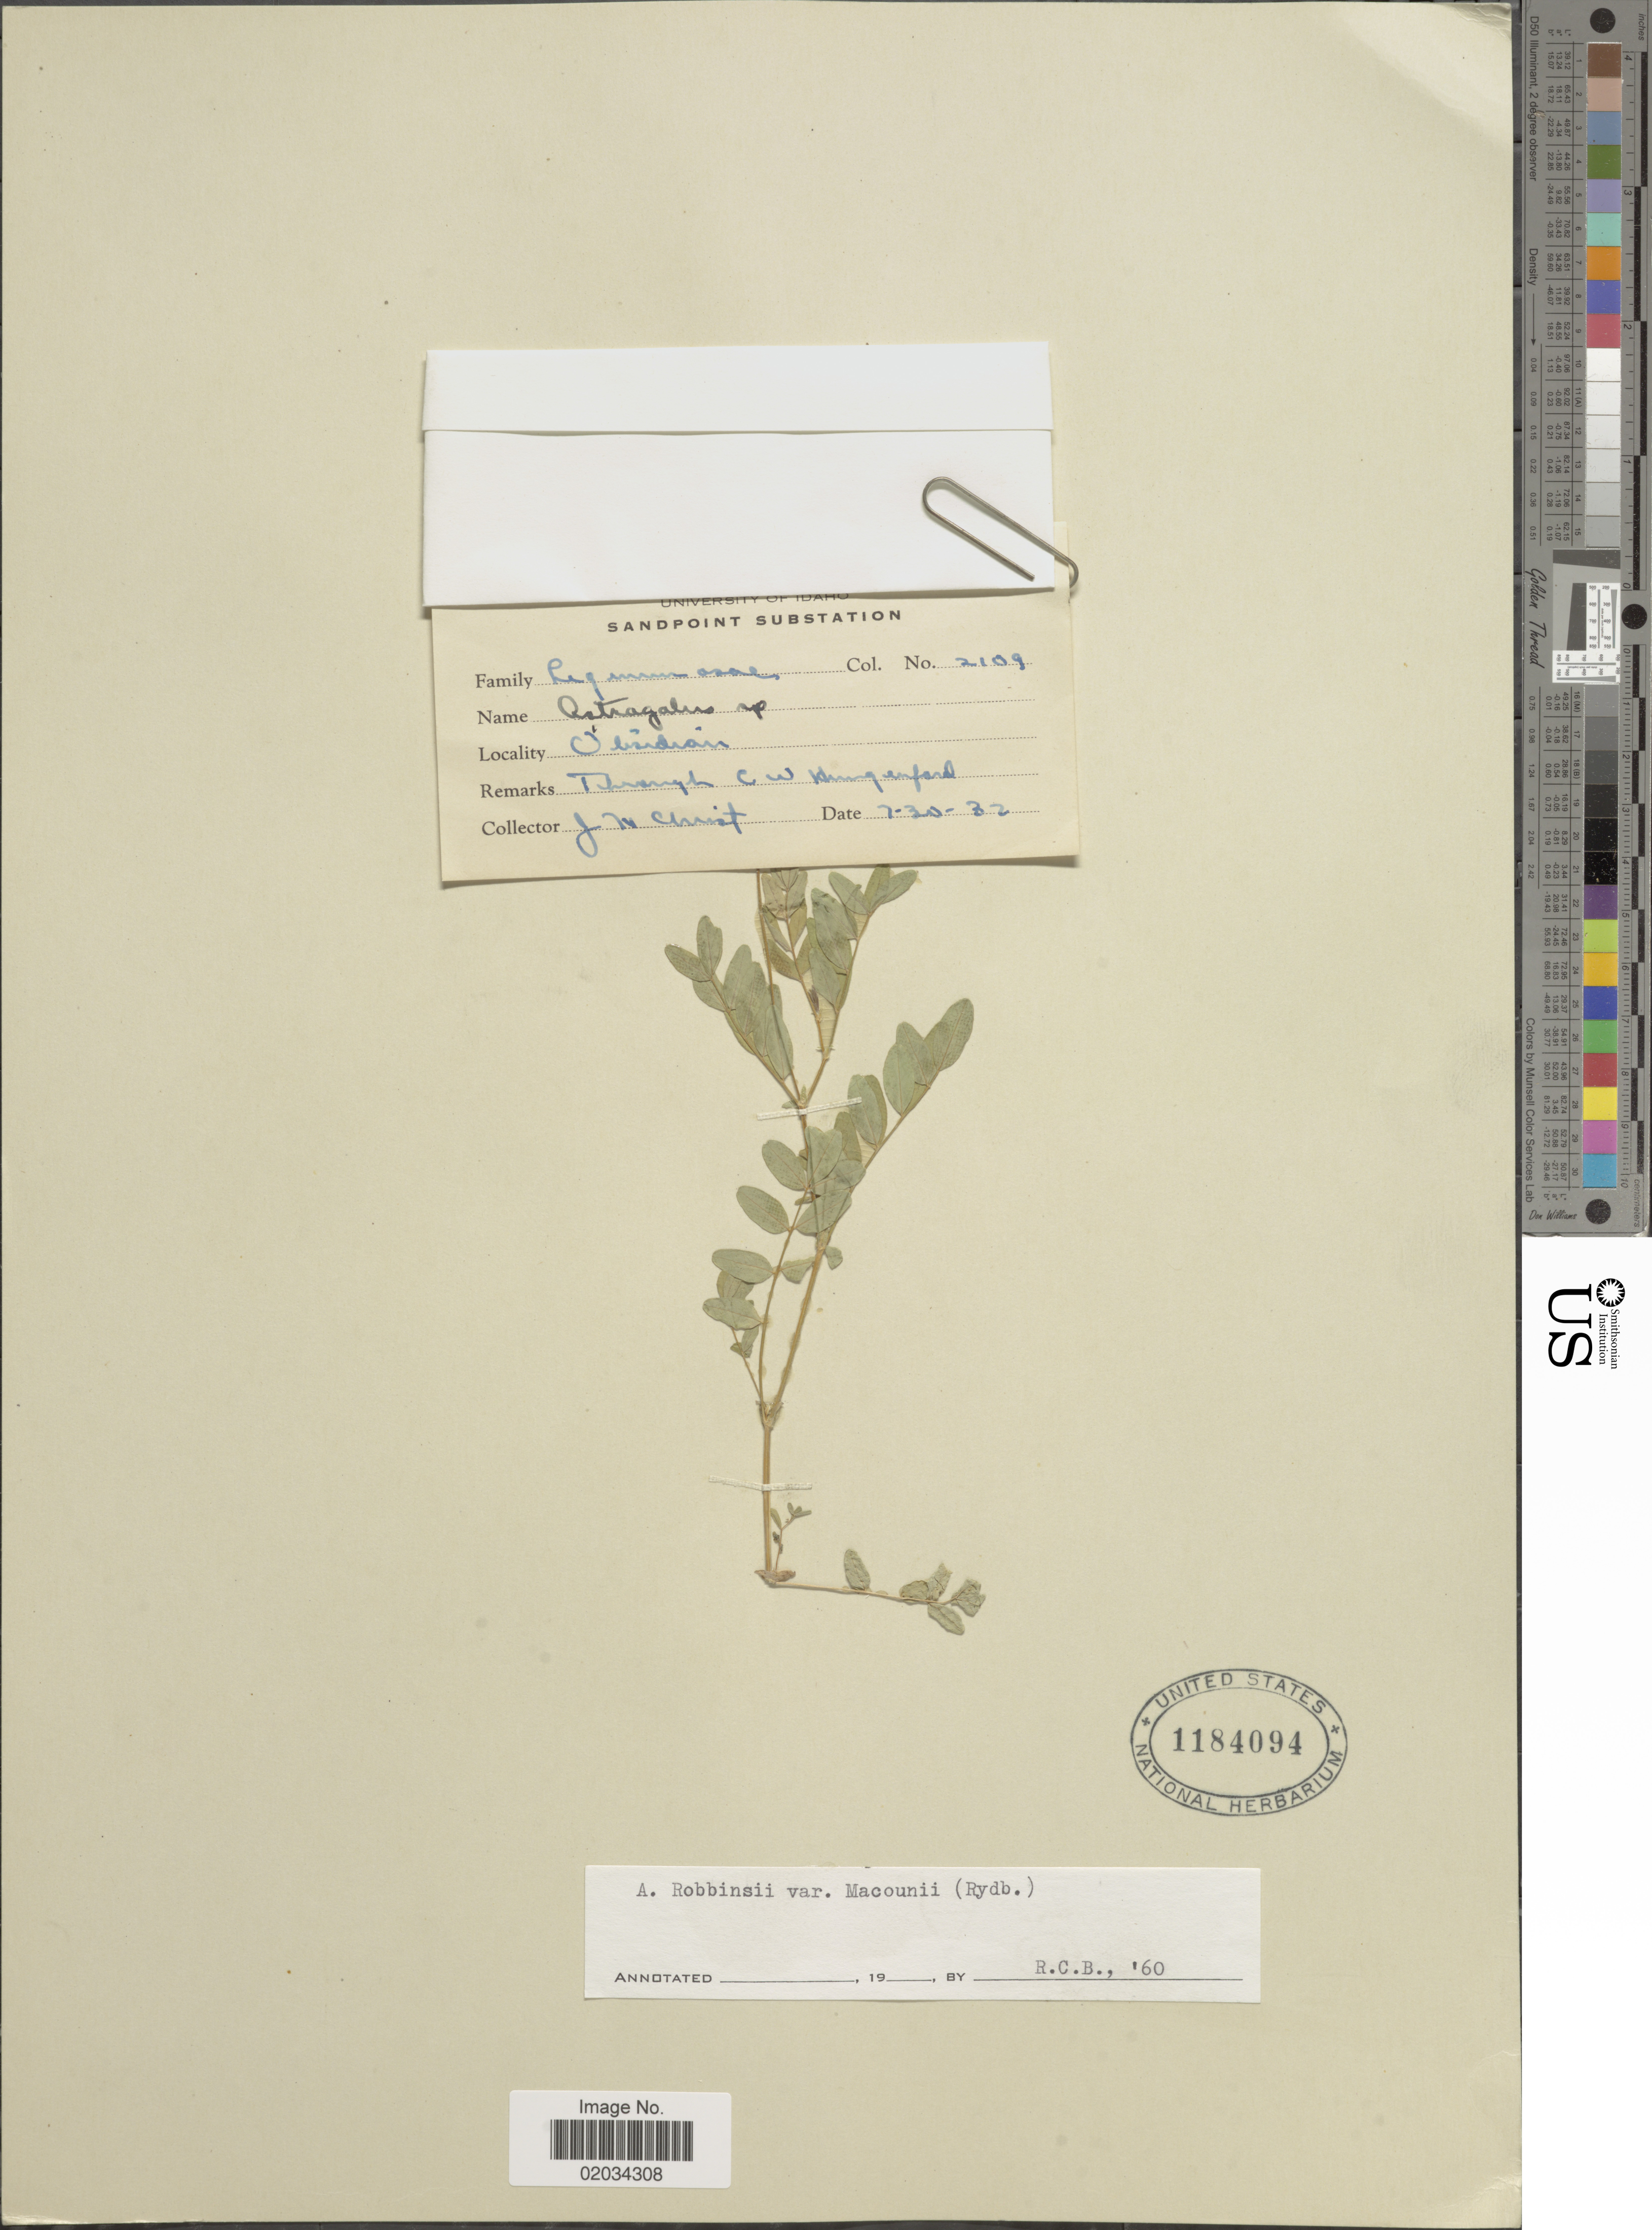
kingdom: Plantae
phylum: Tracheophyta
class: Magnoliopsida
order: Fabales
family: Fabaceae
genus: Astragalus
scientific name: Astragalus robbinsii var. minor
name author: (Hook.) Barneby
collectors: J. H. Christ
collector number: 2109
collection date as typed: Transcribed d/m/y: 30/7/32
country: United States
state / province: Idaho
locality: Obsidian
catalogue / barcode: US 1184094